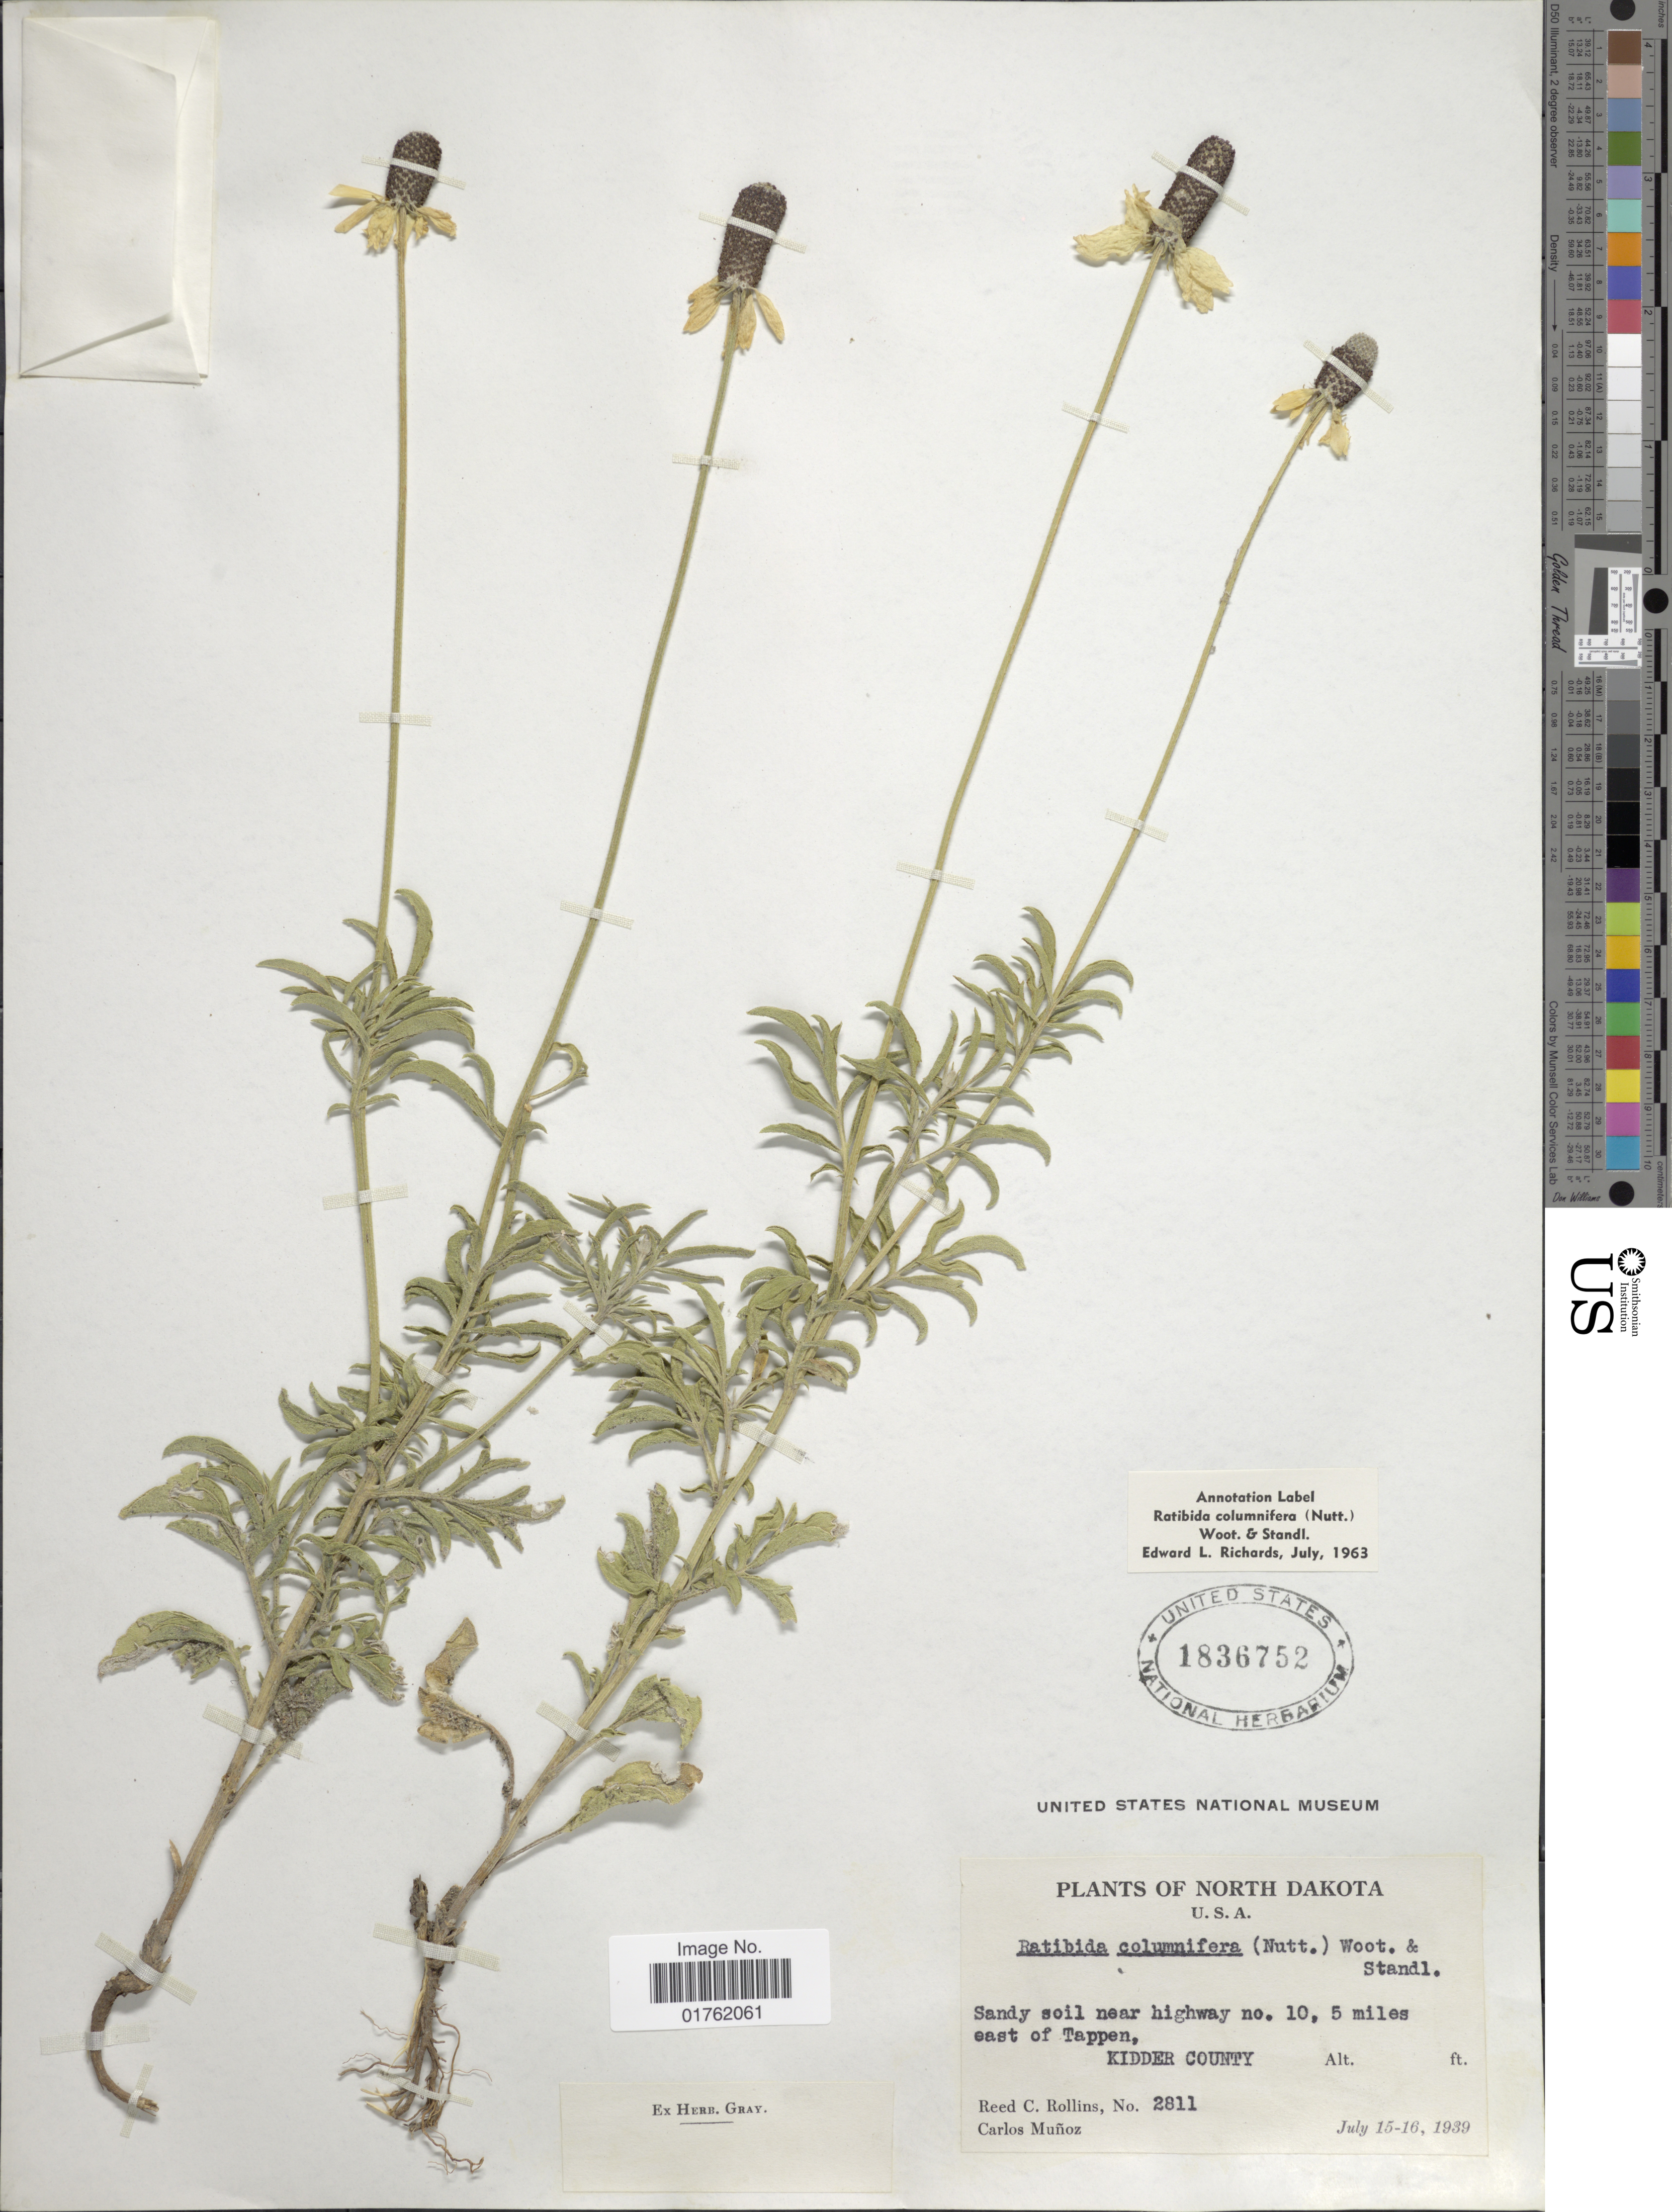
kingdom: Plantae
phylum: Tracheophyta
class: Magnoliopsida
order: Asterales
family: Asteraceae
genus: Ratibida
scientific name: Ratibida columnaris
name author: (Pursh) D. Don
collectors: R. C. Rollins & C. Muñoz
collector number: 2811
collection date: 1939-07-15/1939-07-16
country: United States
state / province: North Dakota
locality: Sandy soil near highway no. 10.5 miles east of Tappen, Kidder County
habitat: sandy soil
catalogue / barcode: US 1836752